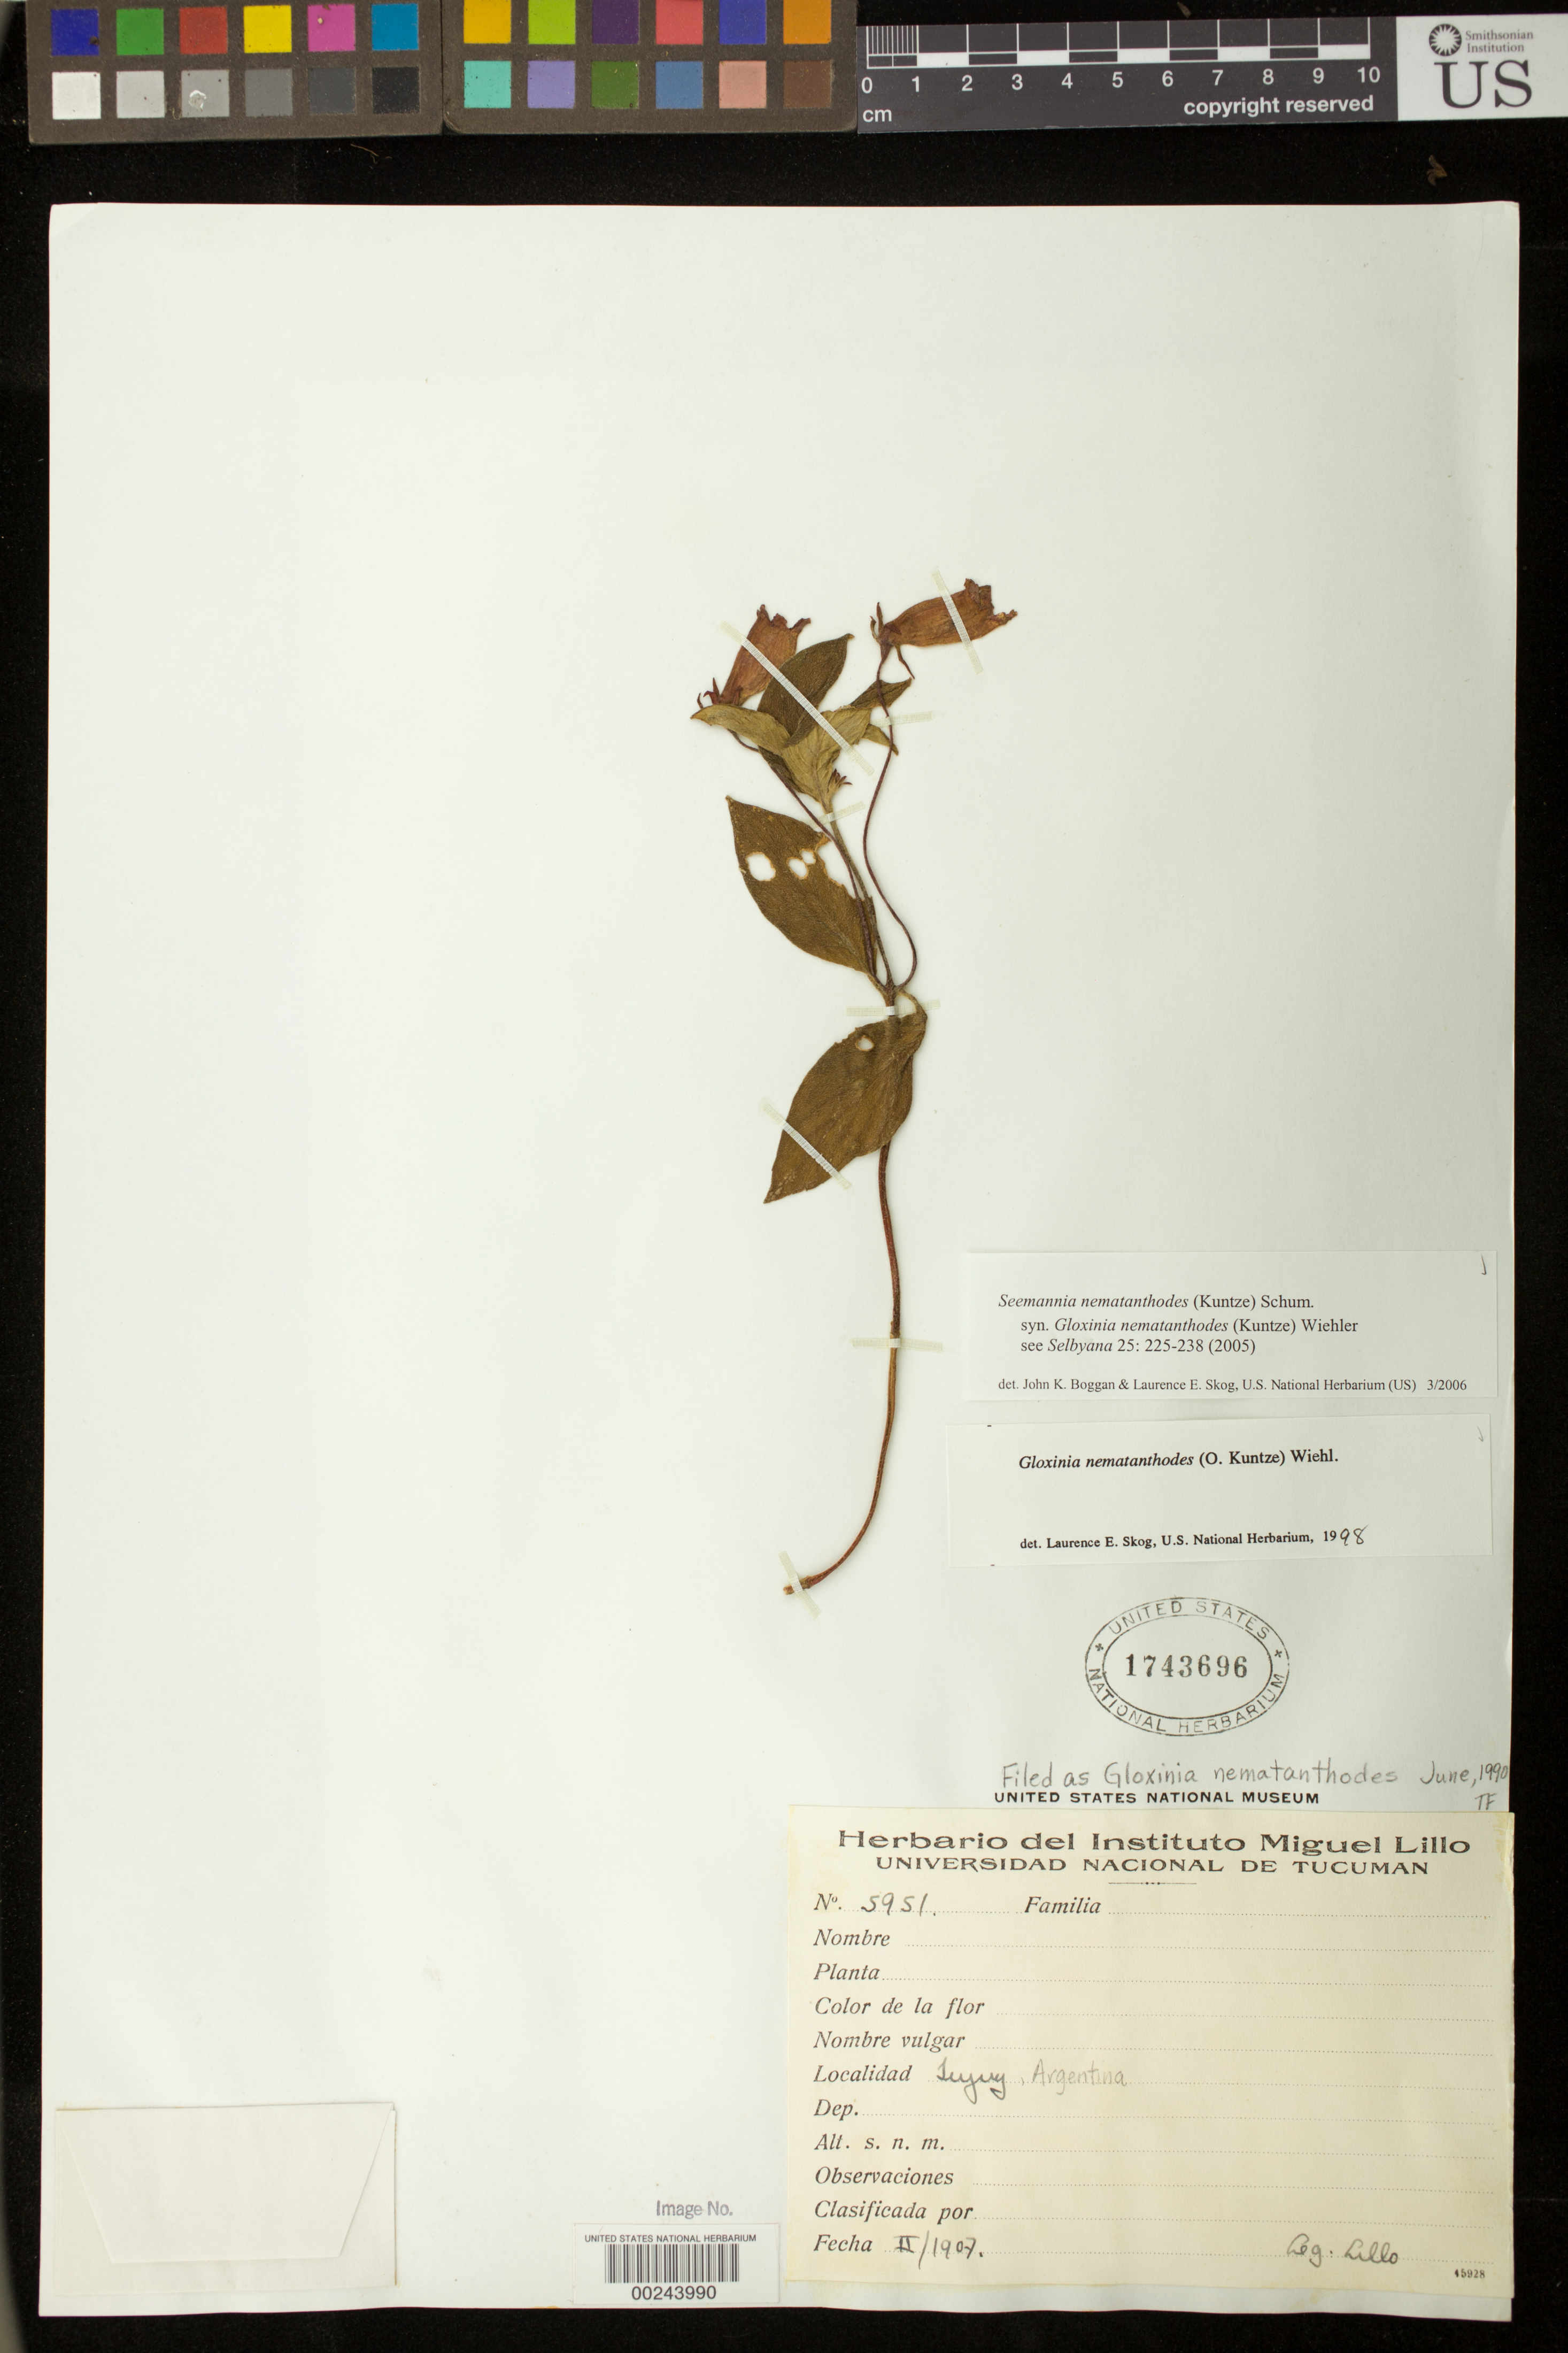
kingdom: Plantae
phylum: Tracheophyta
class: Magnoliopsida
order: Lamiales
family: Gesneriaceae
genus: Seemannia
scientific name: Seemannia nematanthodes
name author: (Kuntze) K. Schum.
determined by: Boggan, J. K.; Skog, L. E.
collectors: M. Lillo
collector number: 5951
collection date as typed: Feb 1907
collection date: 1907-02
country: Argentina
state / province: Jujuy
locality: Jujuy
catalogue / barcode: US 1743696